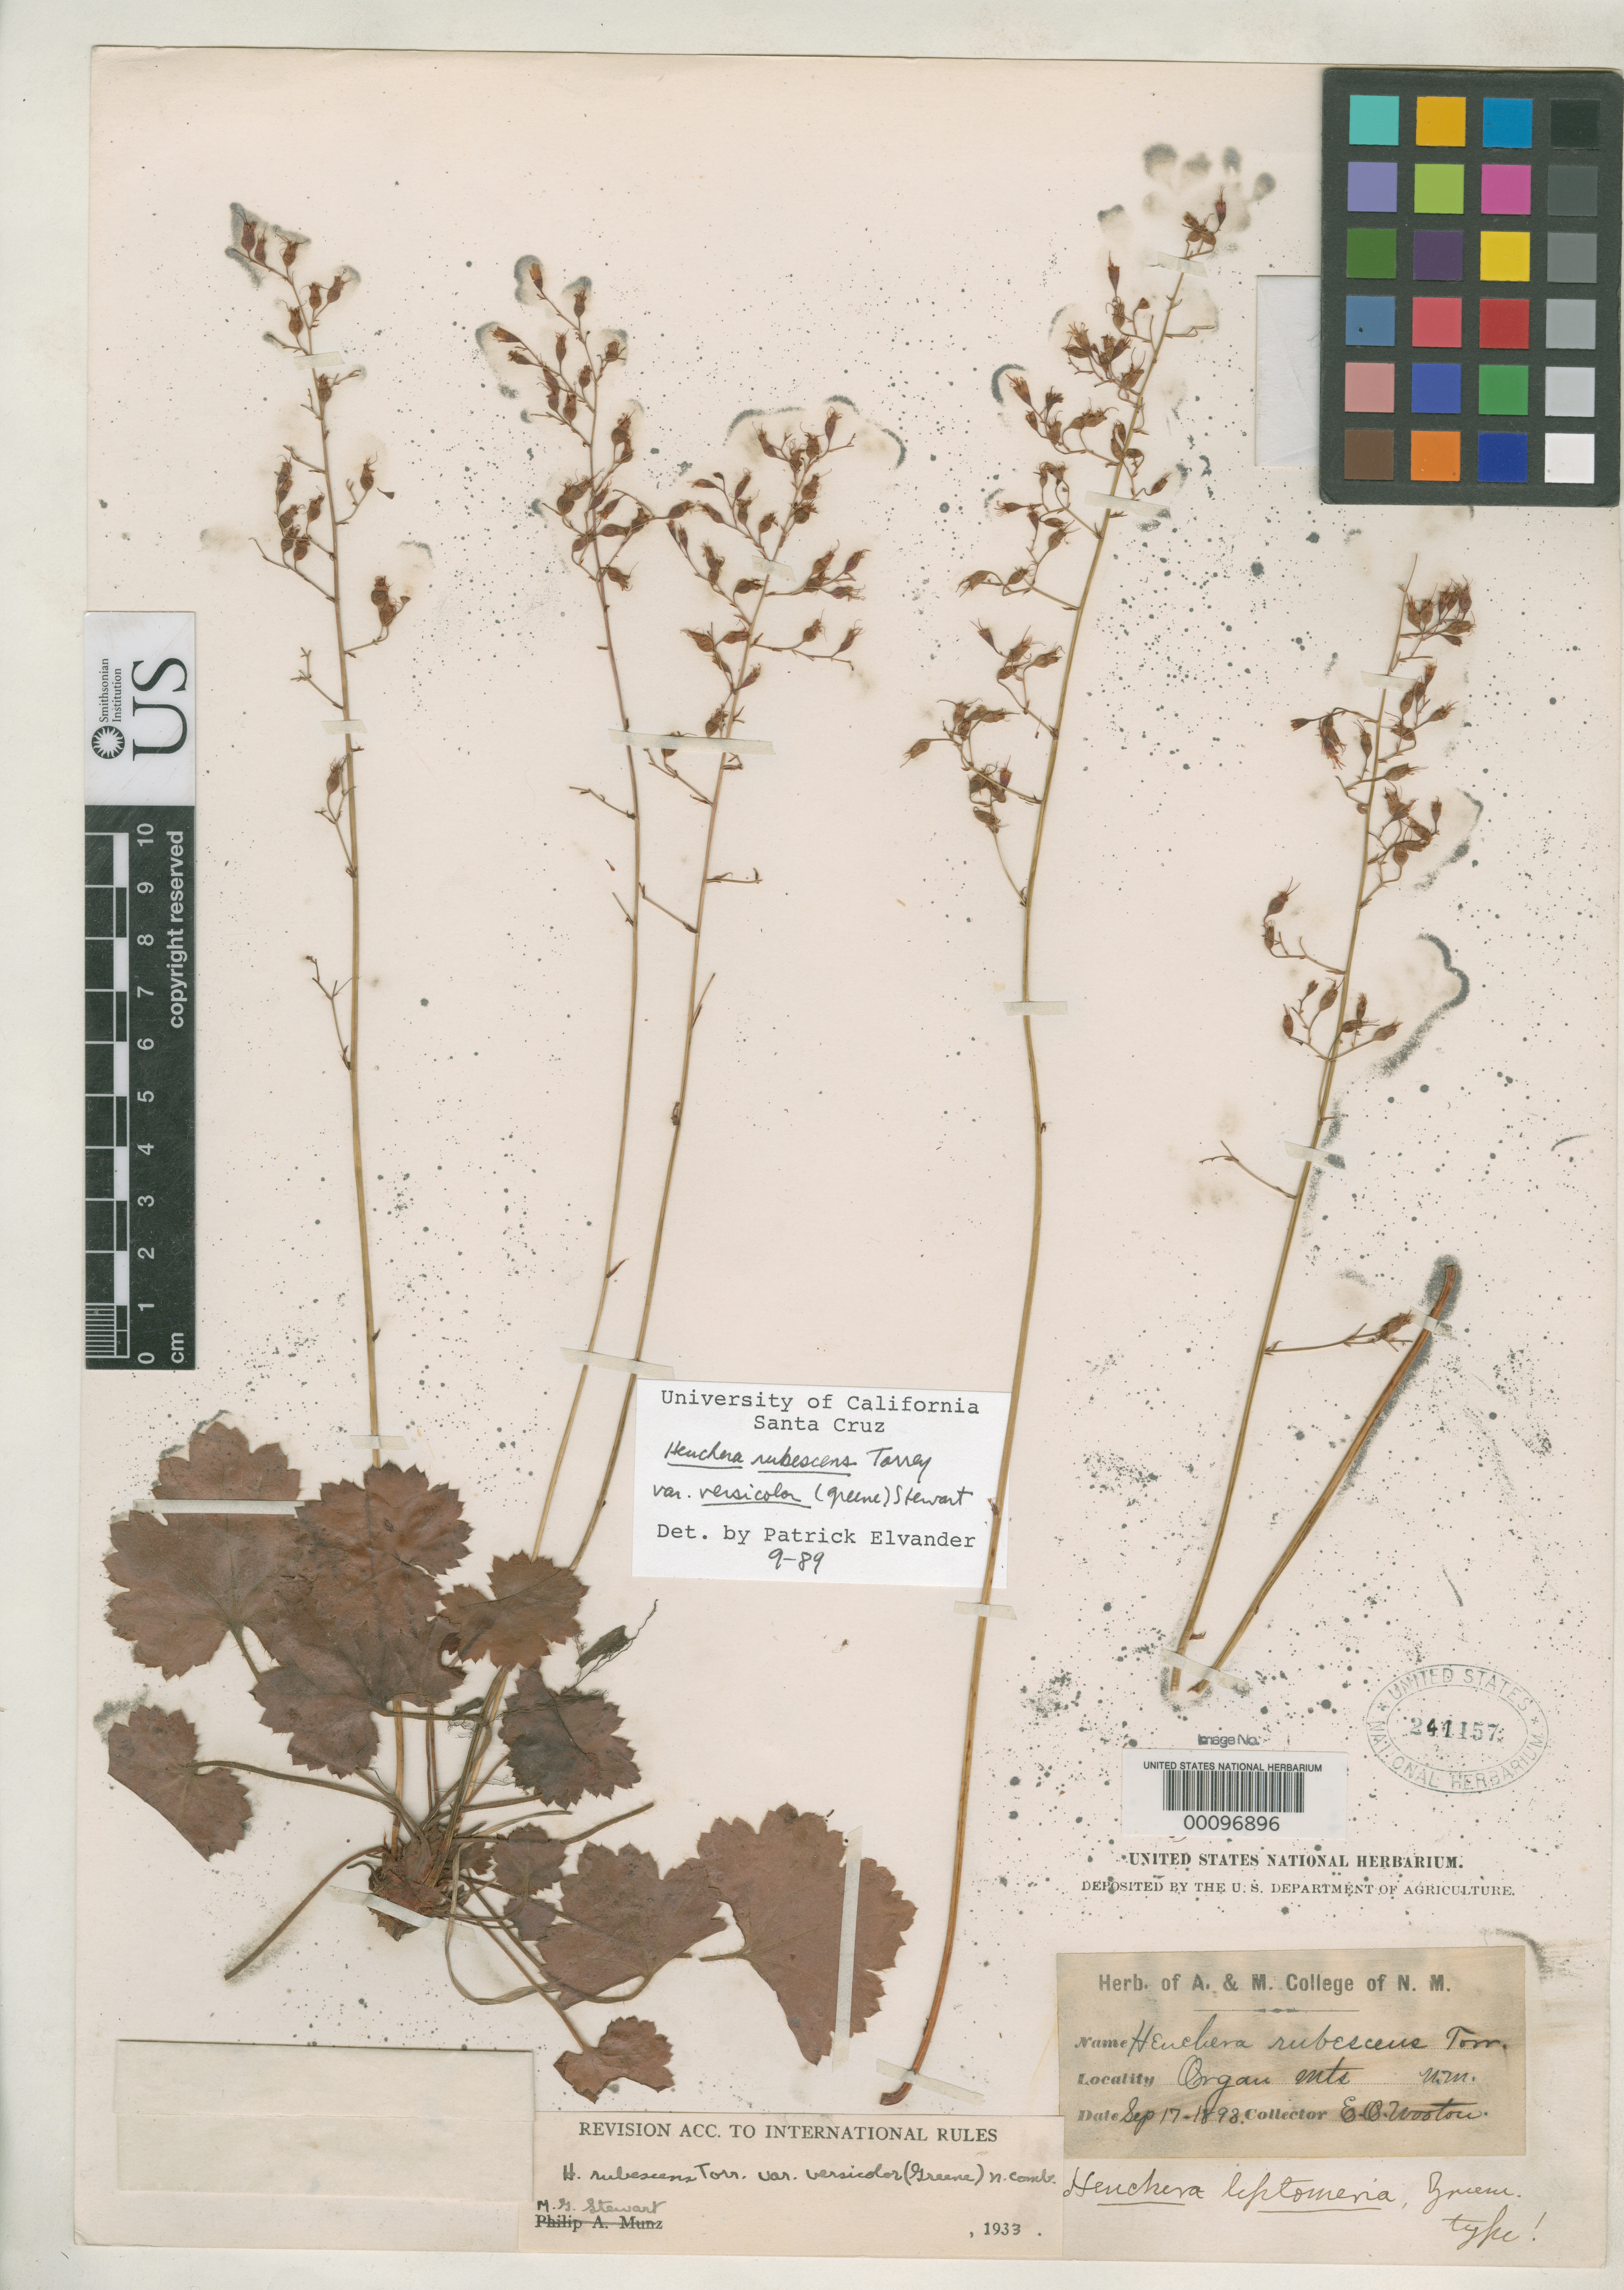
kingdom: Plantae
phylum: Tracheophyta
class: Magnoliopsida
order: Saxifragales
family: Saxifragaceae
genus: Heuchera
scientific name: Heuchera leptomeria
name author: Greene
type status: Holotype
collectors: E. O. Wooton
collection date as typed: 17 Sep 1893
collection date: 1893-09-17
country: United States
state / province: New Mexico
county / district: Dona Ana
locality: Organ Mts.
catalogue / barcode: US 241157